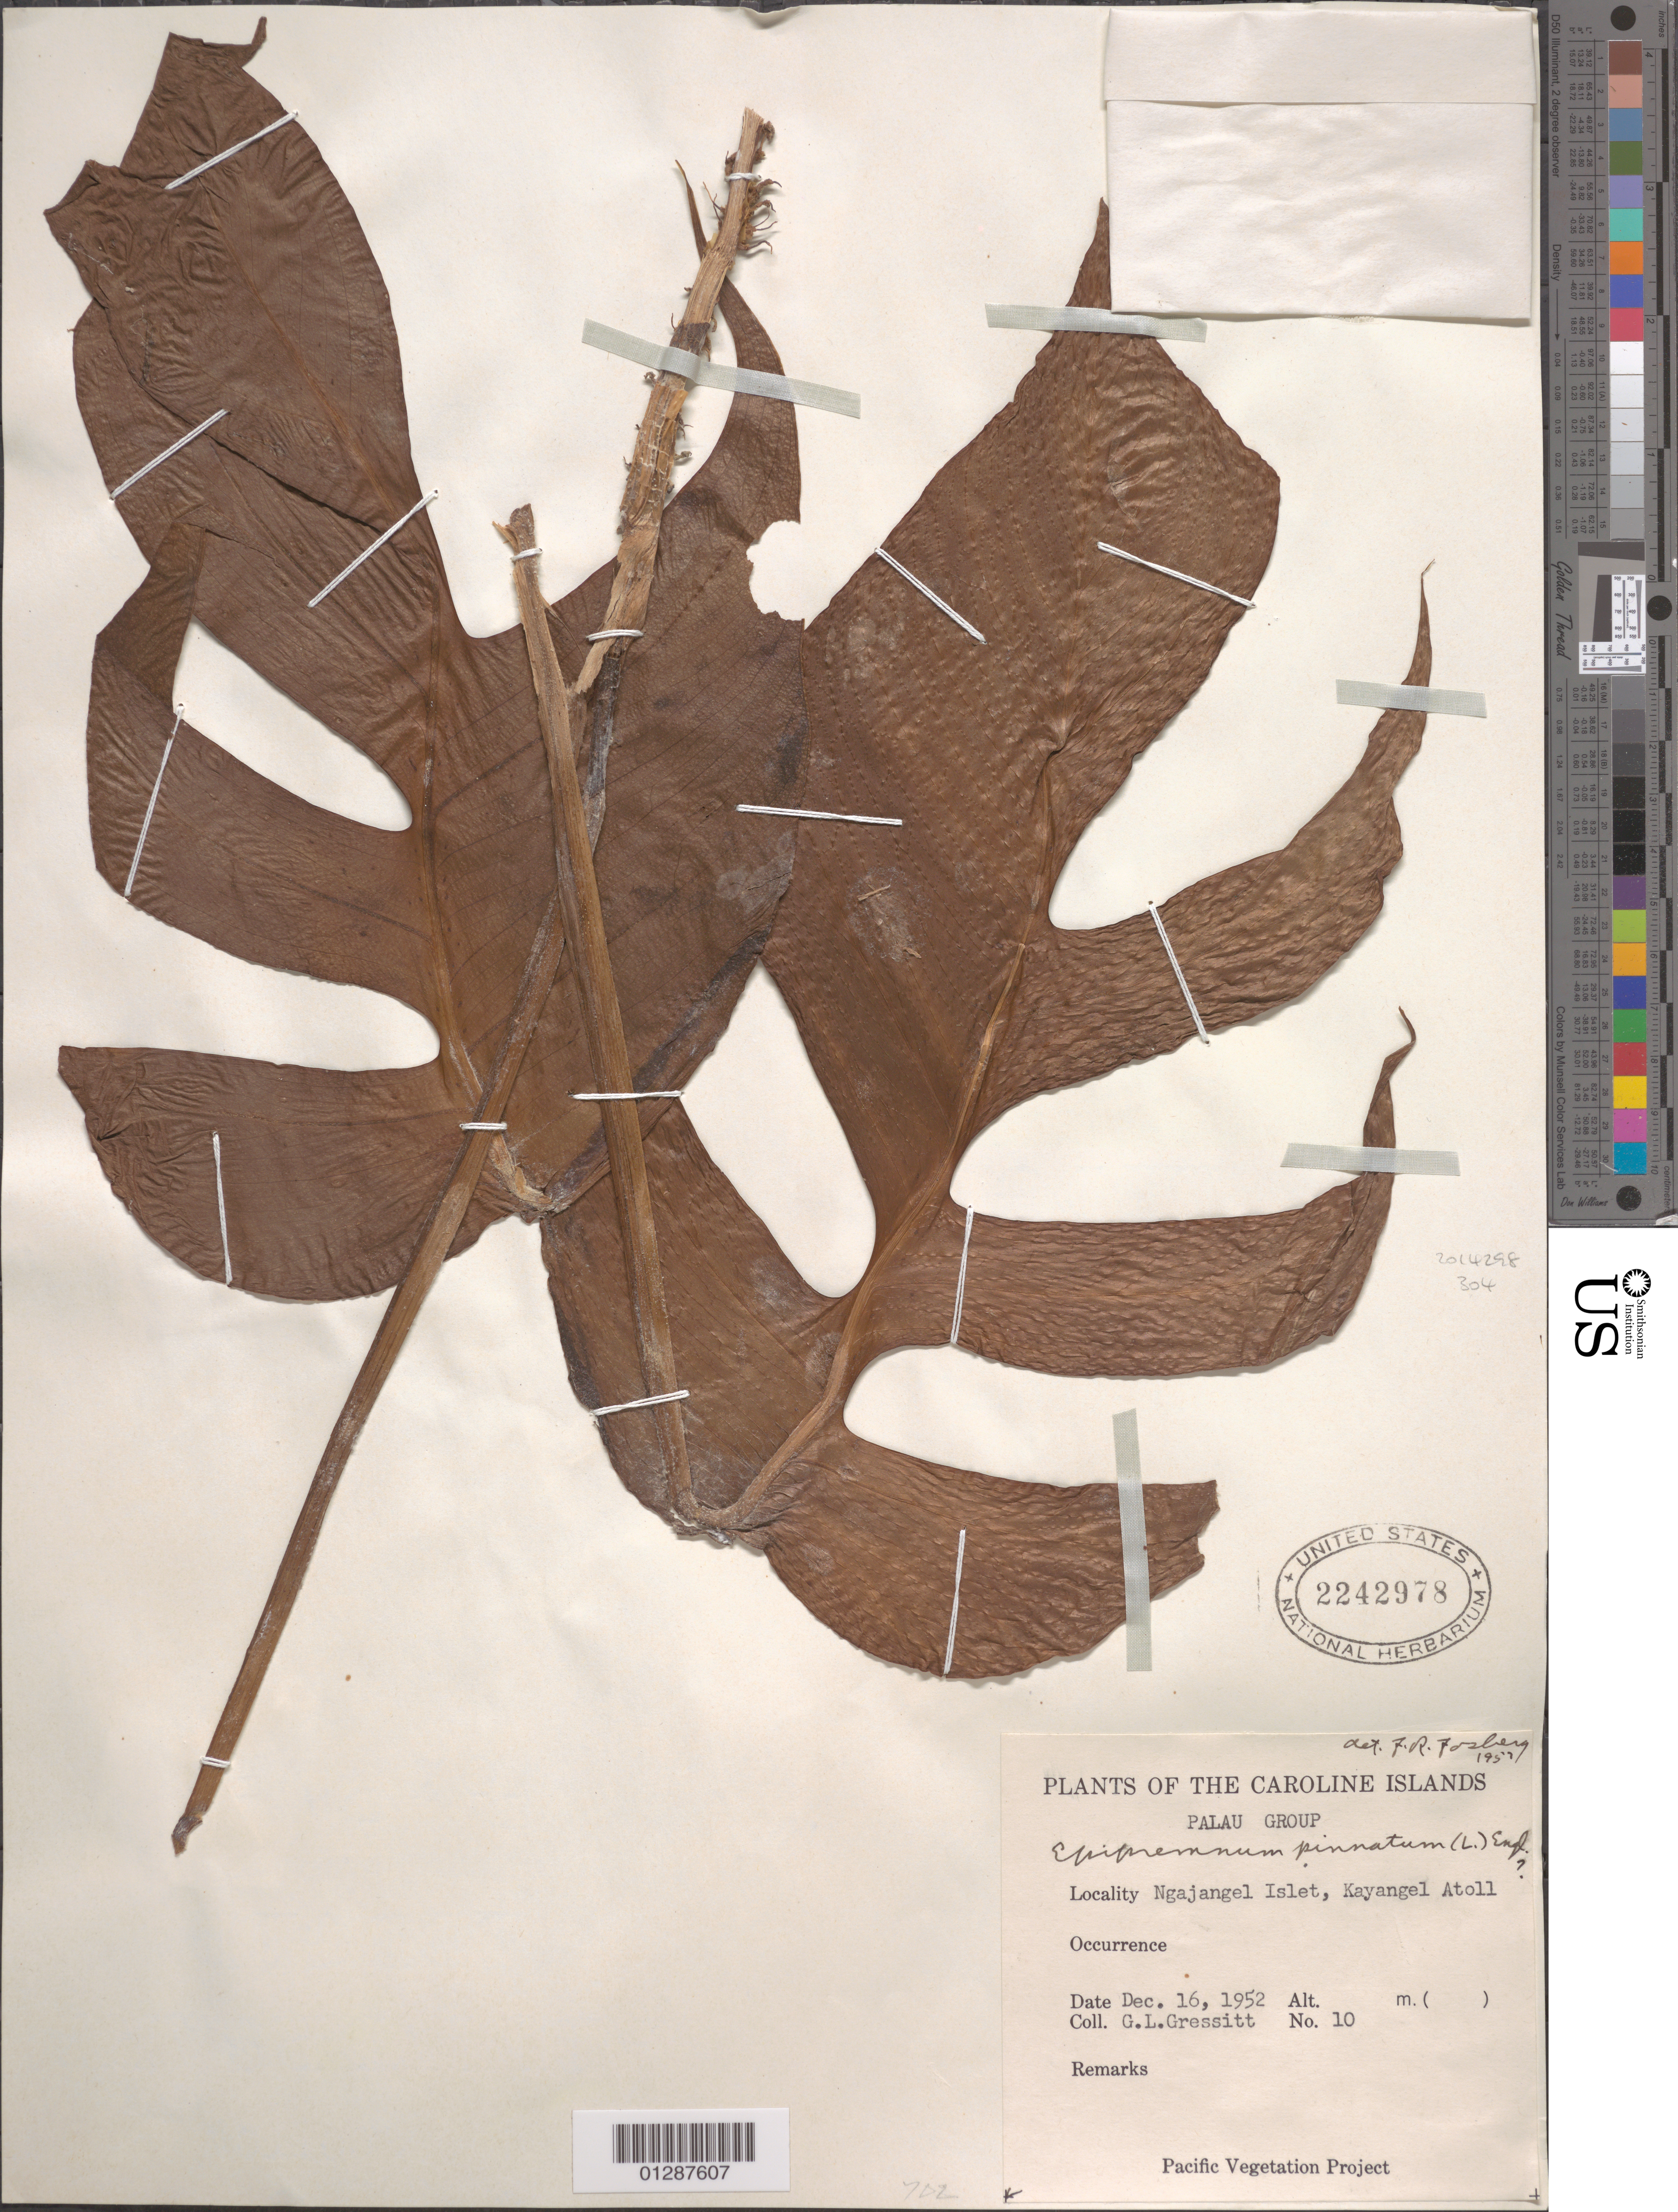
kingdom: Plantae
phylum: Tracheophyta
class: Liliopsida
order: Alismatales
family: Araceae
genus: Epipremnum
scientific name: Epipremnum pinnatum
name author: (L.) Engl.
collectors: G. Gressitt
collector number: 10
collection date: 1952-12-16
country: Palau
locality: Caroline Islands. Palau Group. Ngajangel Islet, Kayangel Atoll.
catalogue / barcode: US 2242978